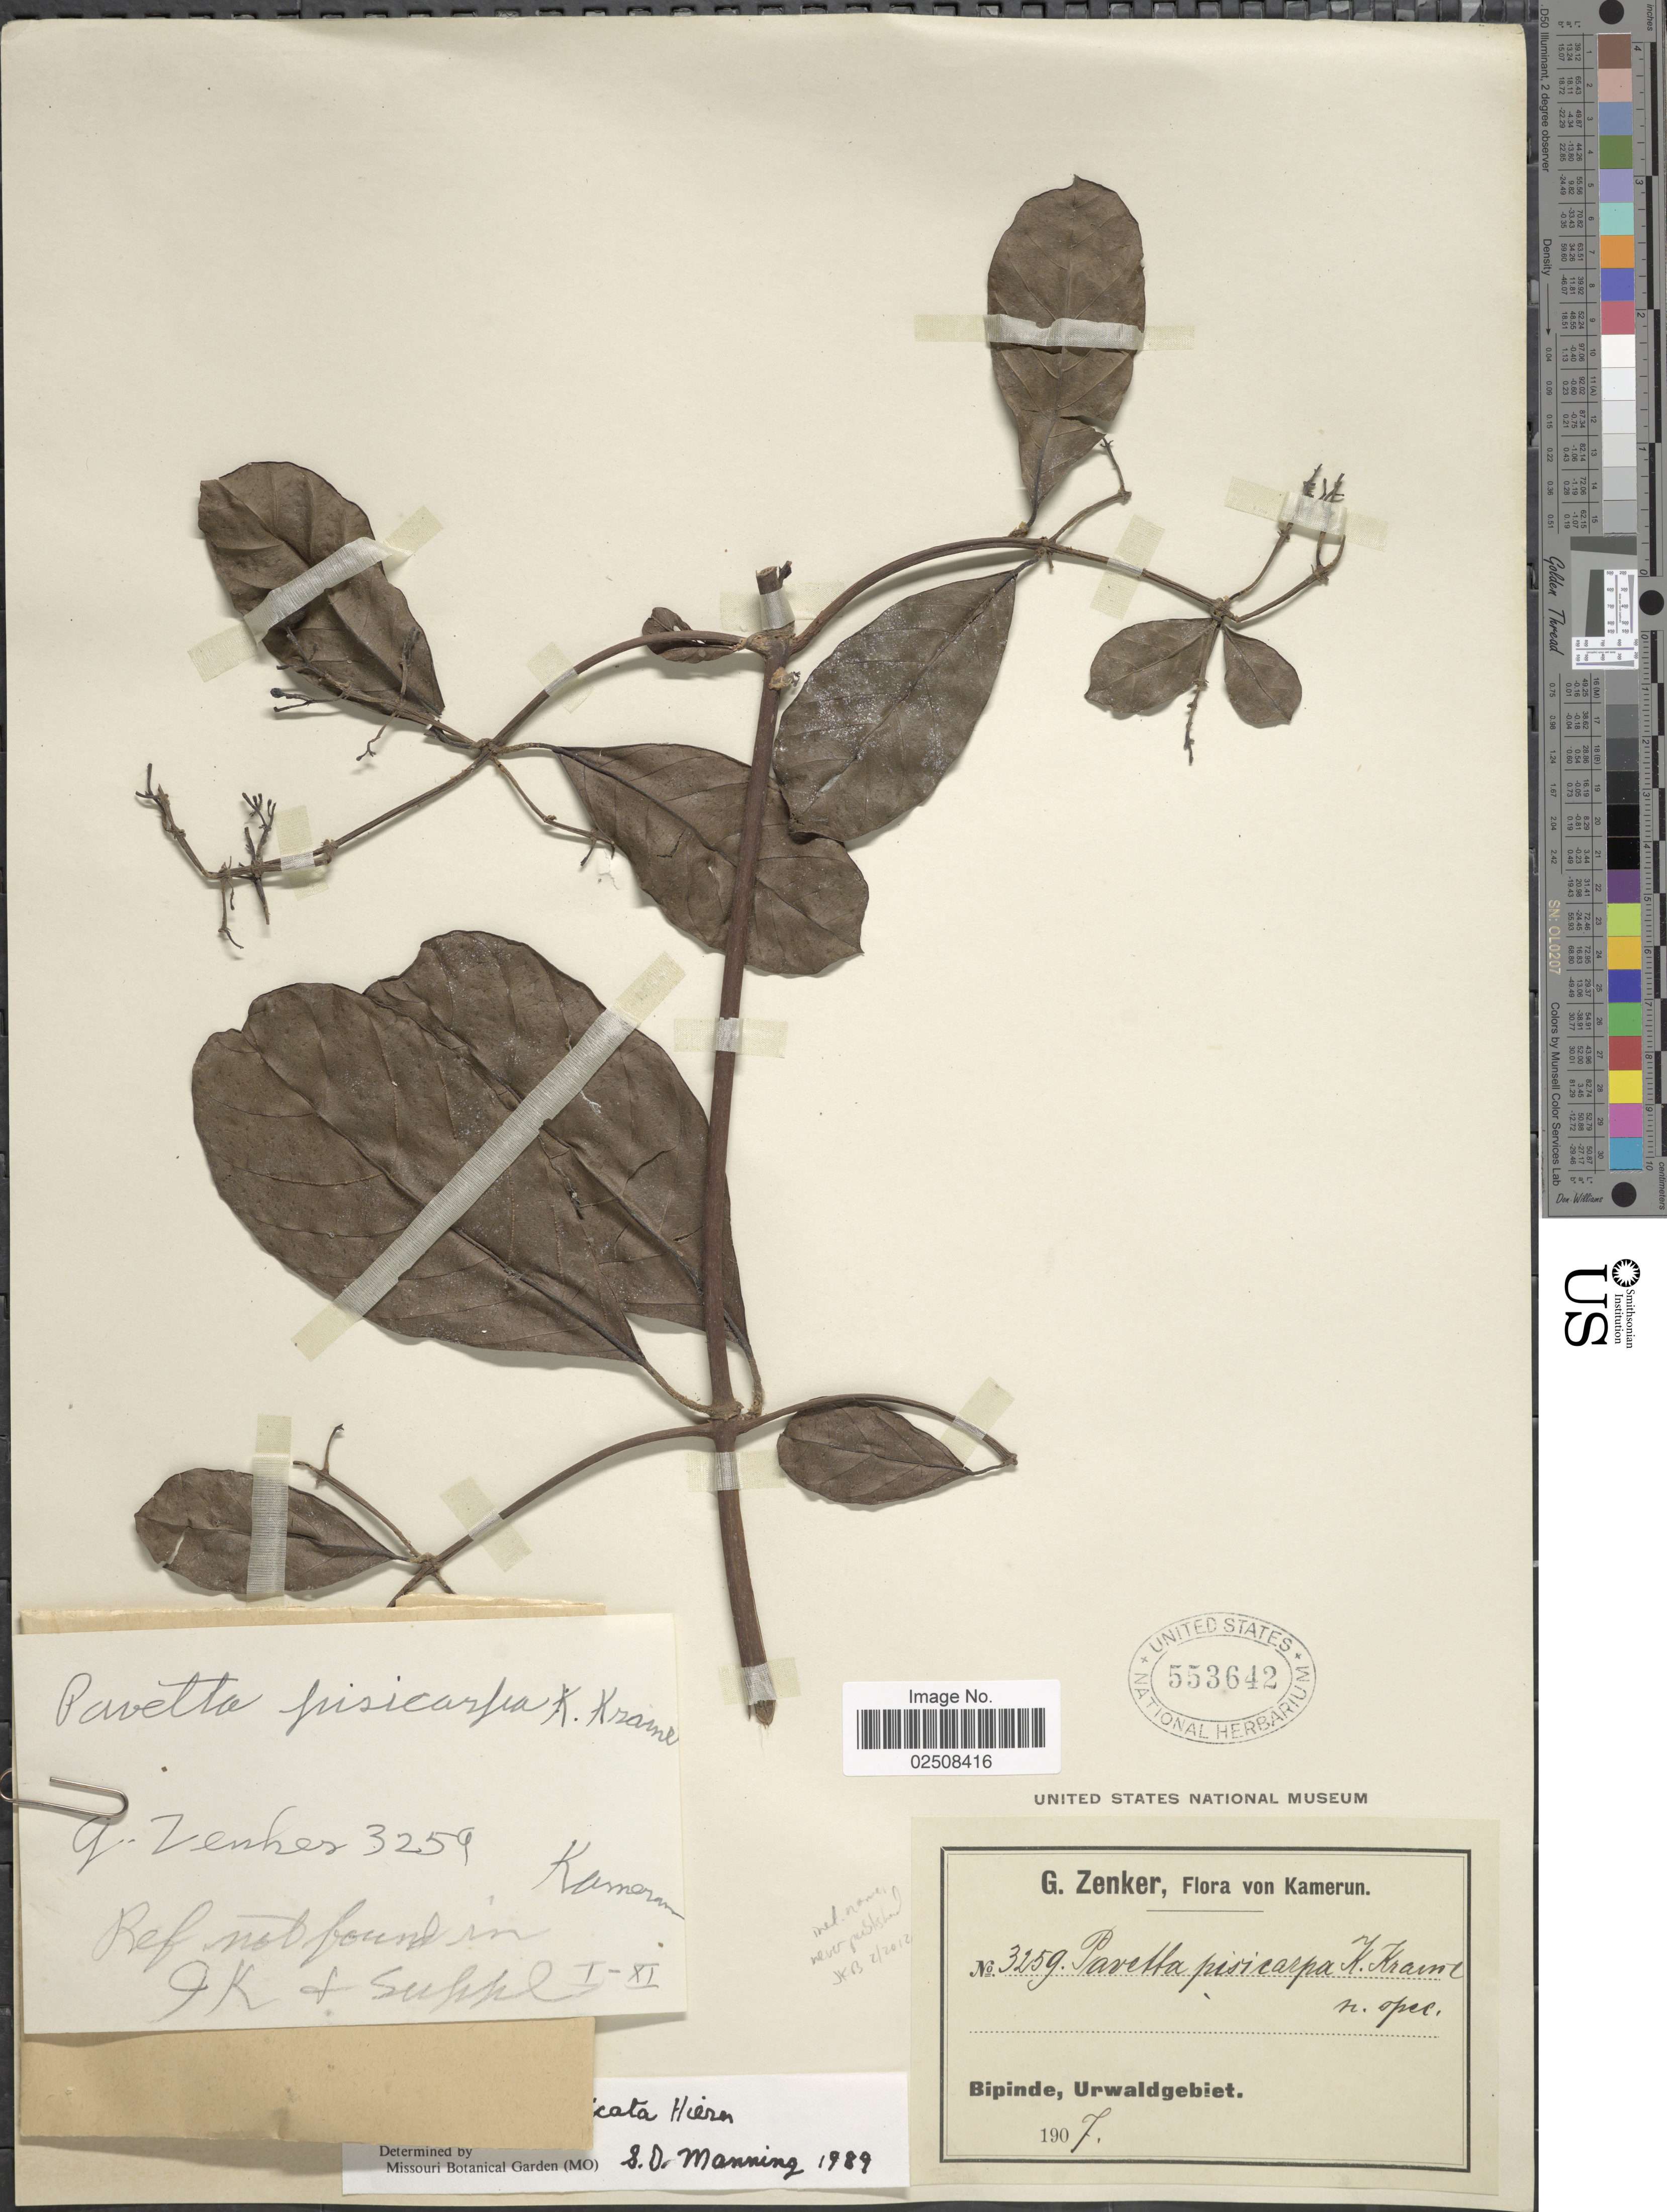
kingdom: Plantae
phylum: Tracheophyta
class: Magnoliopsida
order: Gentianales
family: Rubiaceae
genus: Rutidea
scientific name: Rutidea decorticata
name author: Hiern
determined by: Manning, S.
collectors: G. A. Zenker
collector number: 3259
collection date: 1907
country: Cameroon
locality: Bipinde, Urwaldgebiet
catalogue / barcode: US 553642